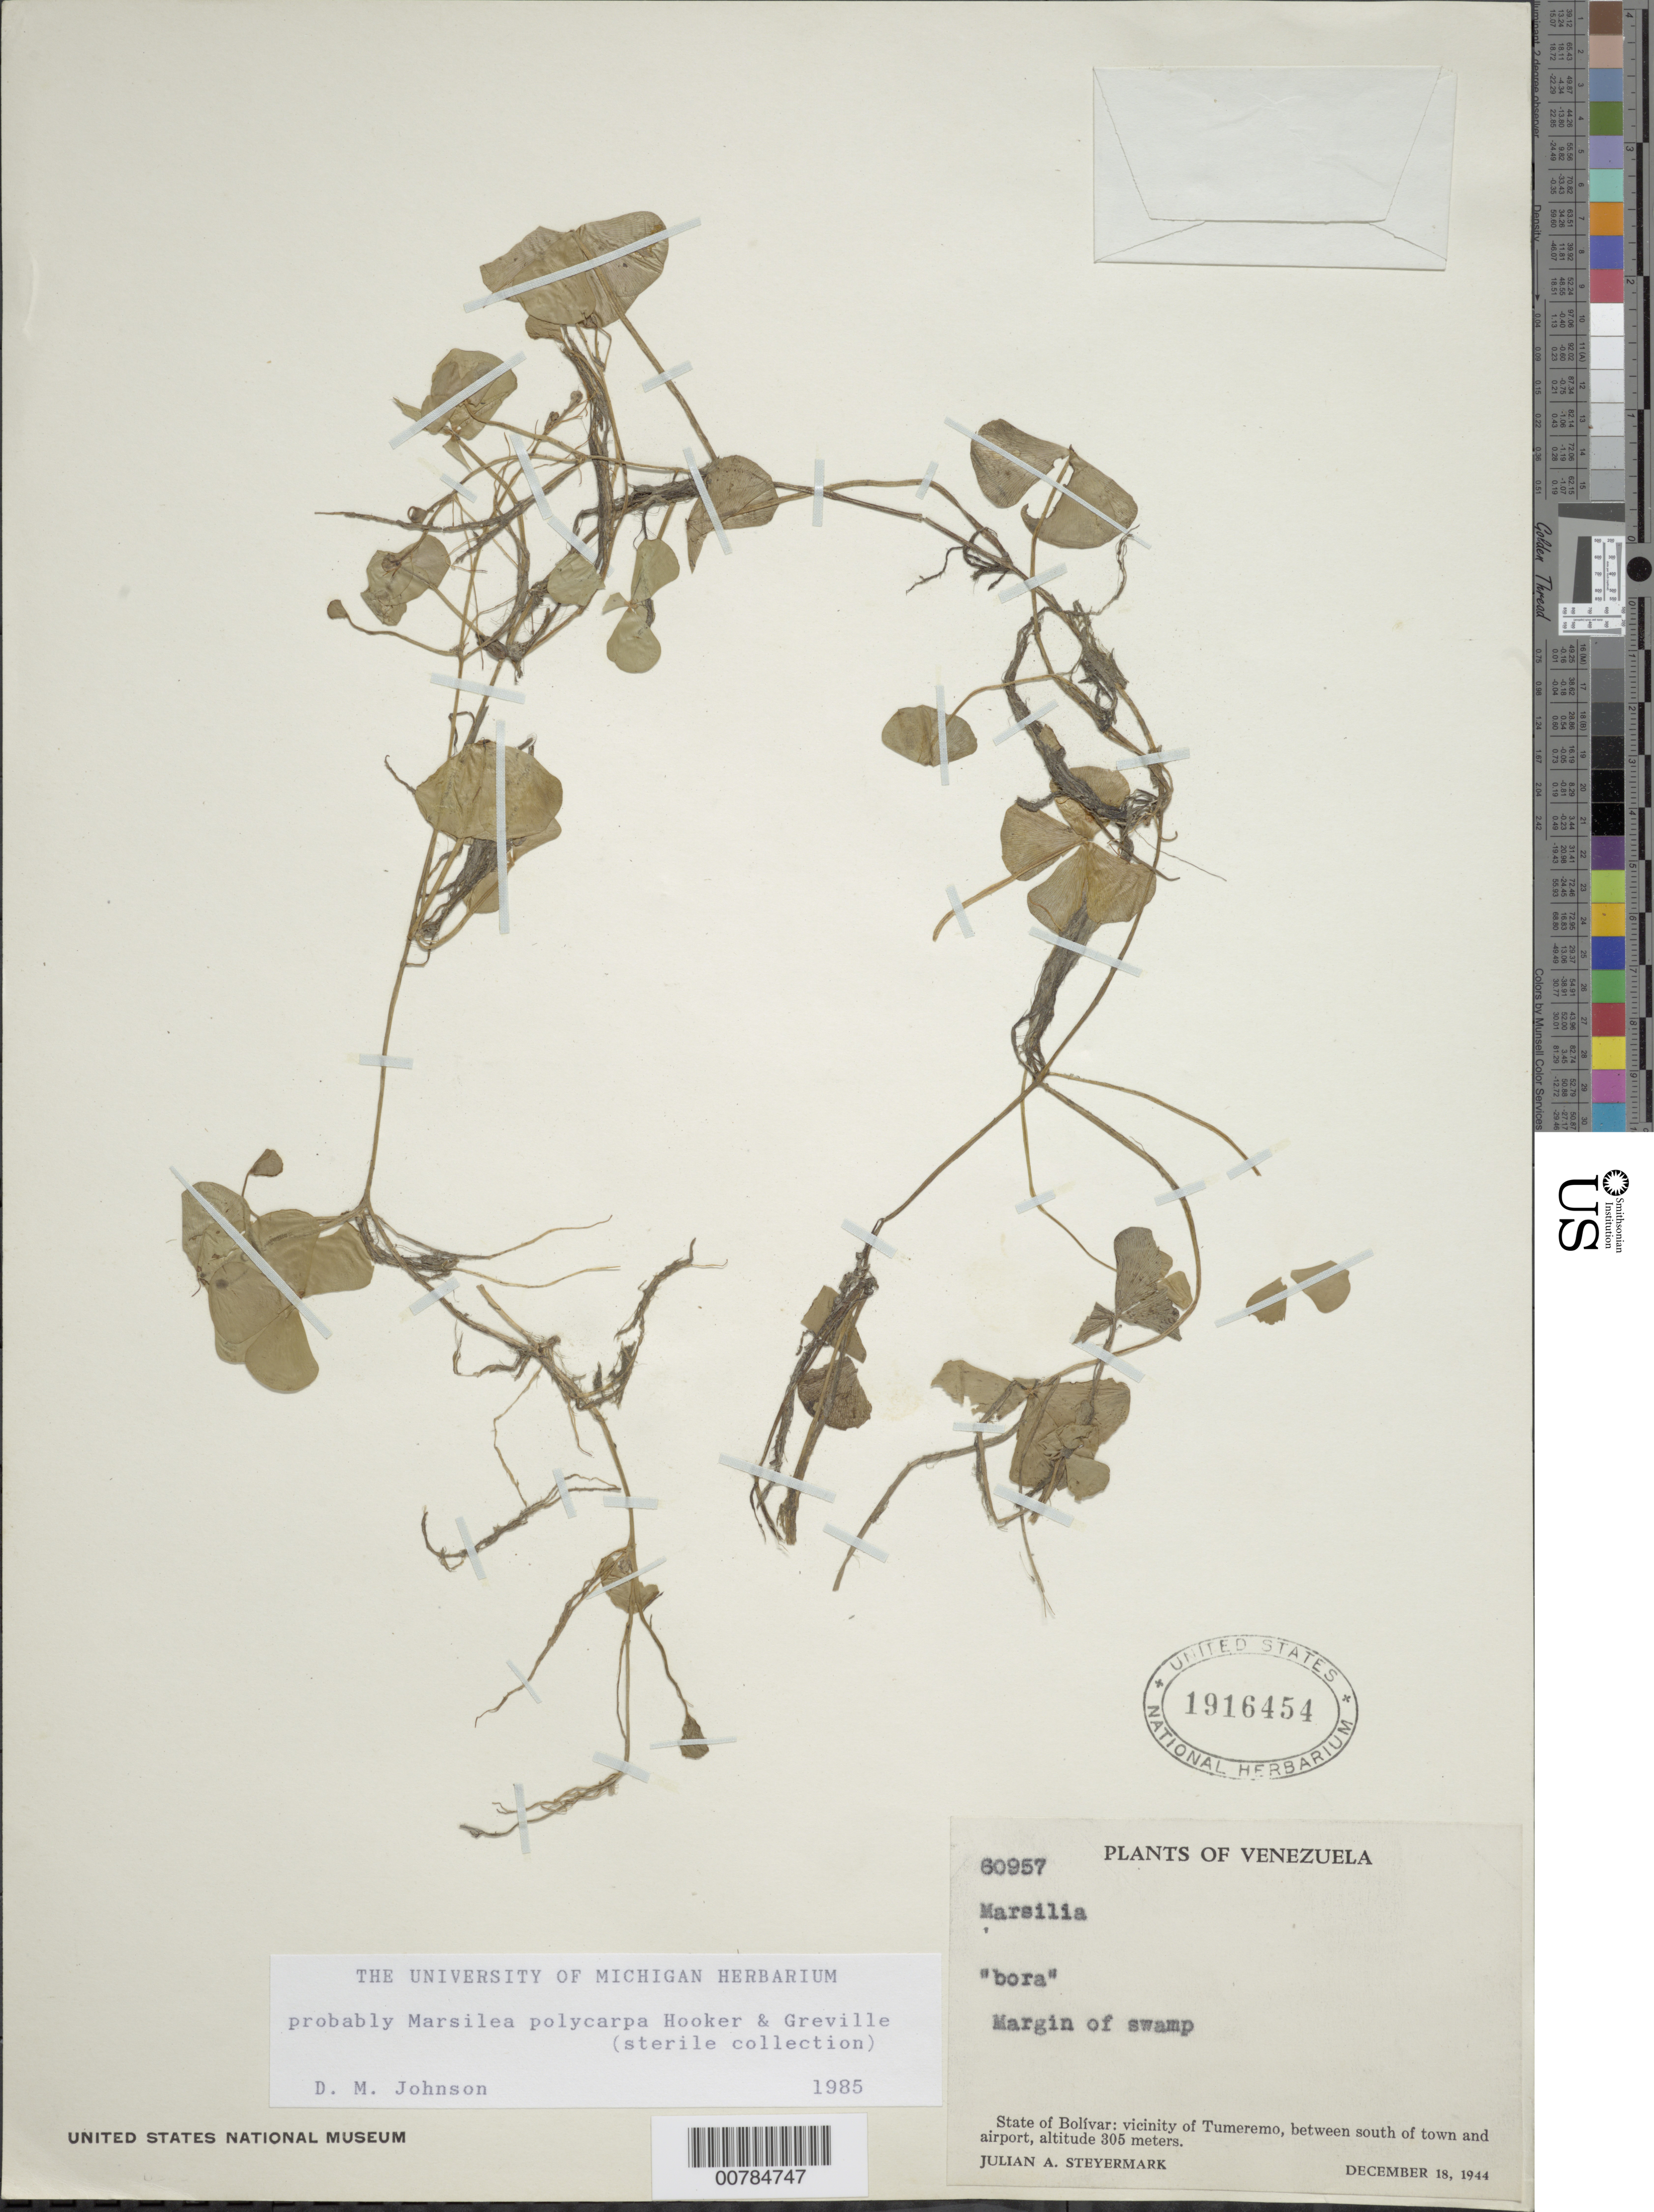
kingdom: Plantae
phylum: Tracheophyta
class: Polypodiopsida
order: Salviniales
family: Marsileaceae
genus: Marsilea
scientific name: Marsilea polycarpa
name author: Hook. & Grev.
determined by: Johnson, D. M.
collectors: J. Steyermark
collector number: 60957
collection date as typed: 18-Dec-44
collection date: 1944-12-18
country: Venezuela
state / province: Bolívar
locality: Tumeremo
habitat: Margin of swamp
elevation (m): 305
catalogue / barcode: US 1916454